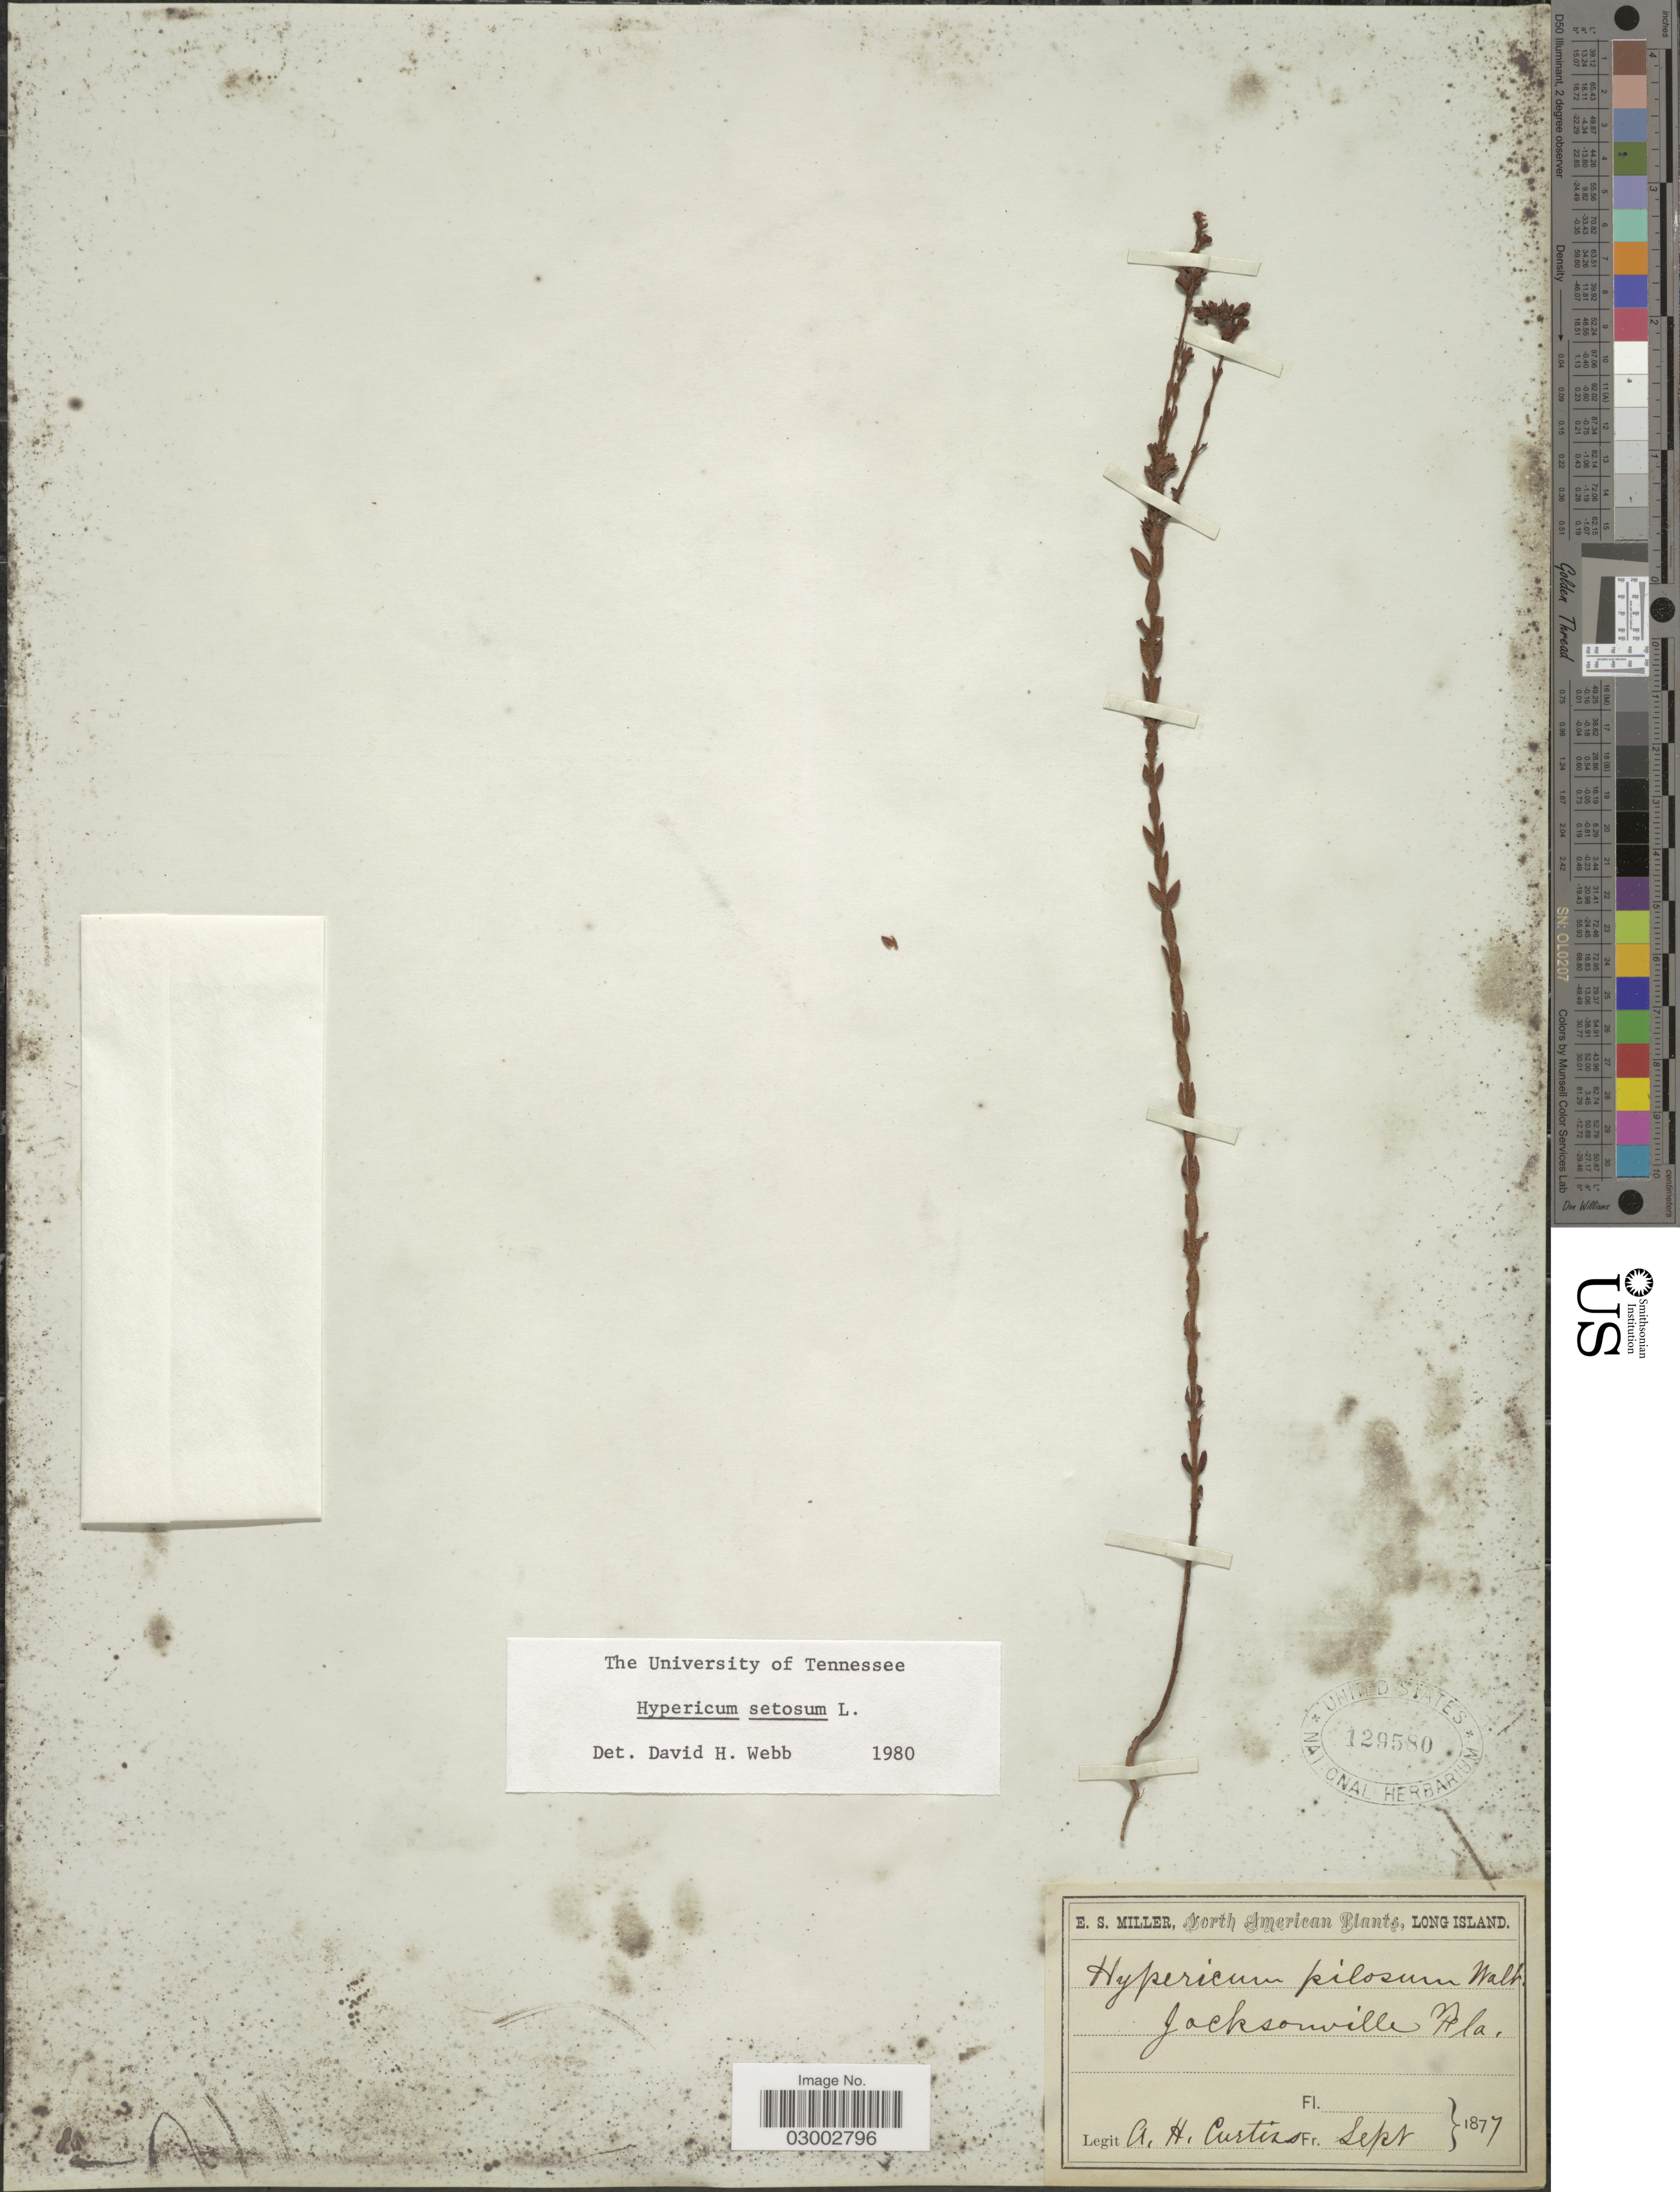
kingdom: Plantae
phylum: Tracheophyta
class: Magnoliopsida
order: Malpighiales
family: Hypericaceae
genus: Hypericum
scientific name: Hypericum setosum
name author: L.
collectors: A. H. Curtiss & E. S. Miller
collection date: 1877-09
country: United States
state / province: Florida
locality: Jacksonville.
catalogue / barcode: US 129580